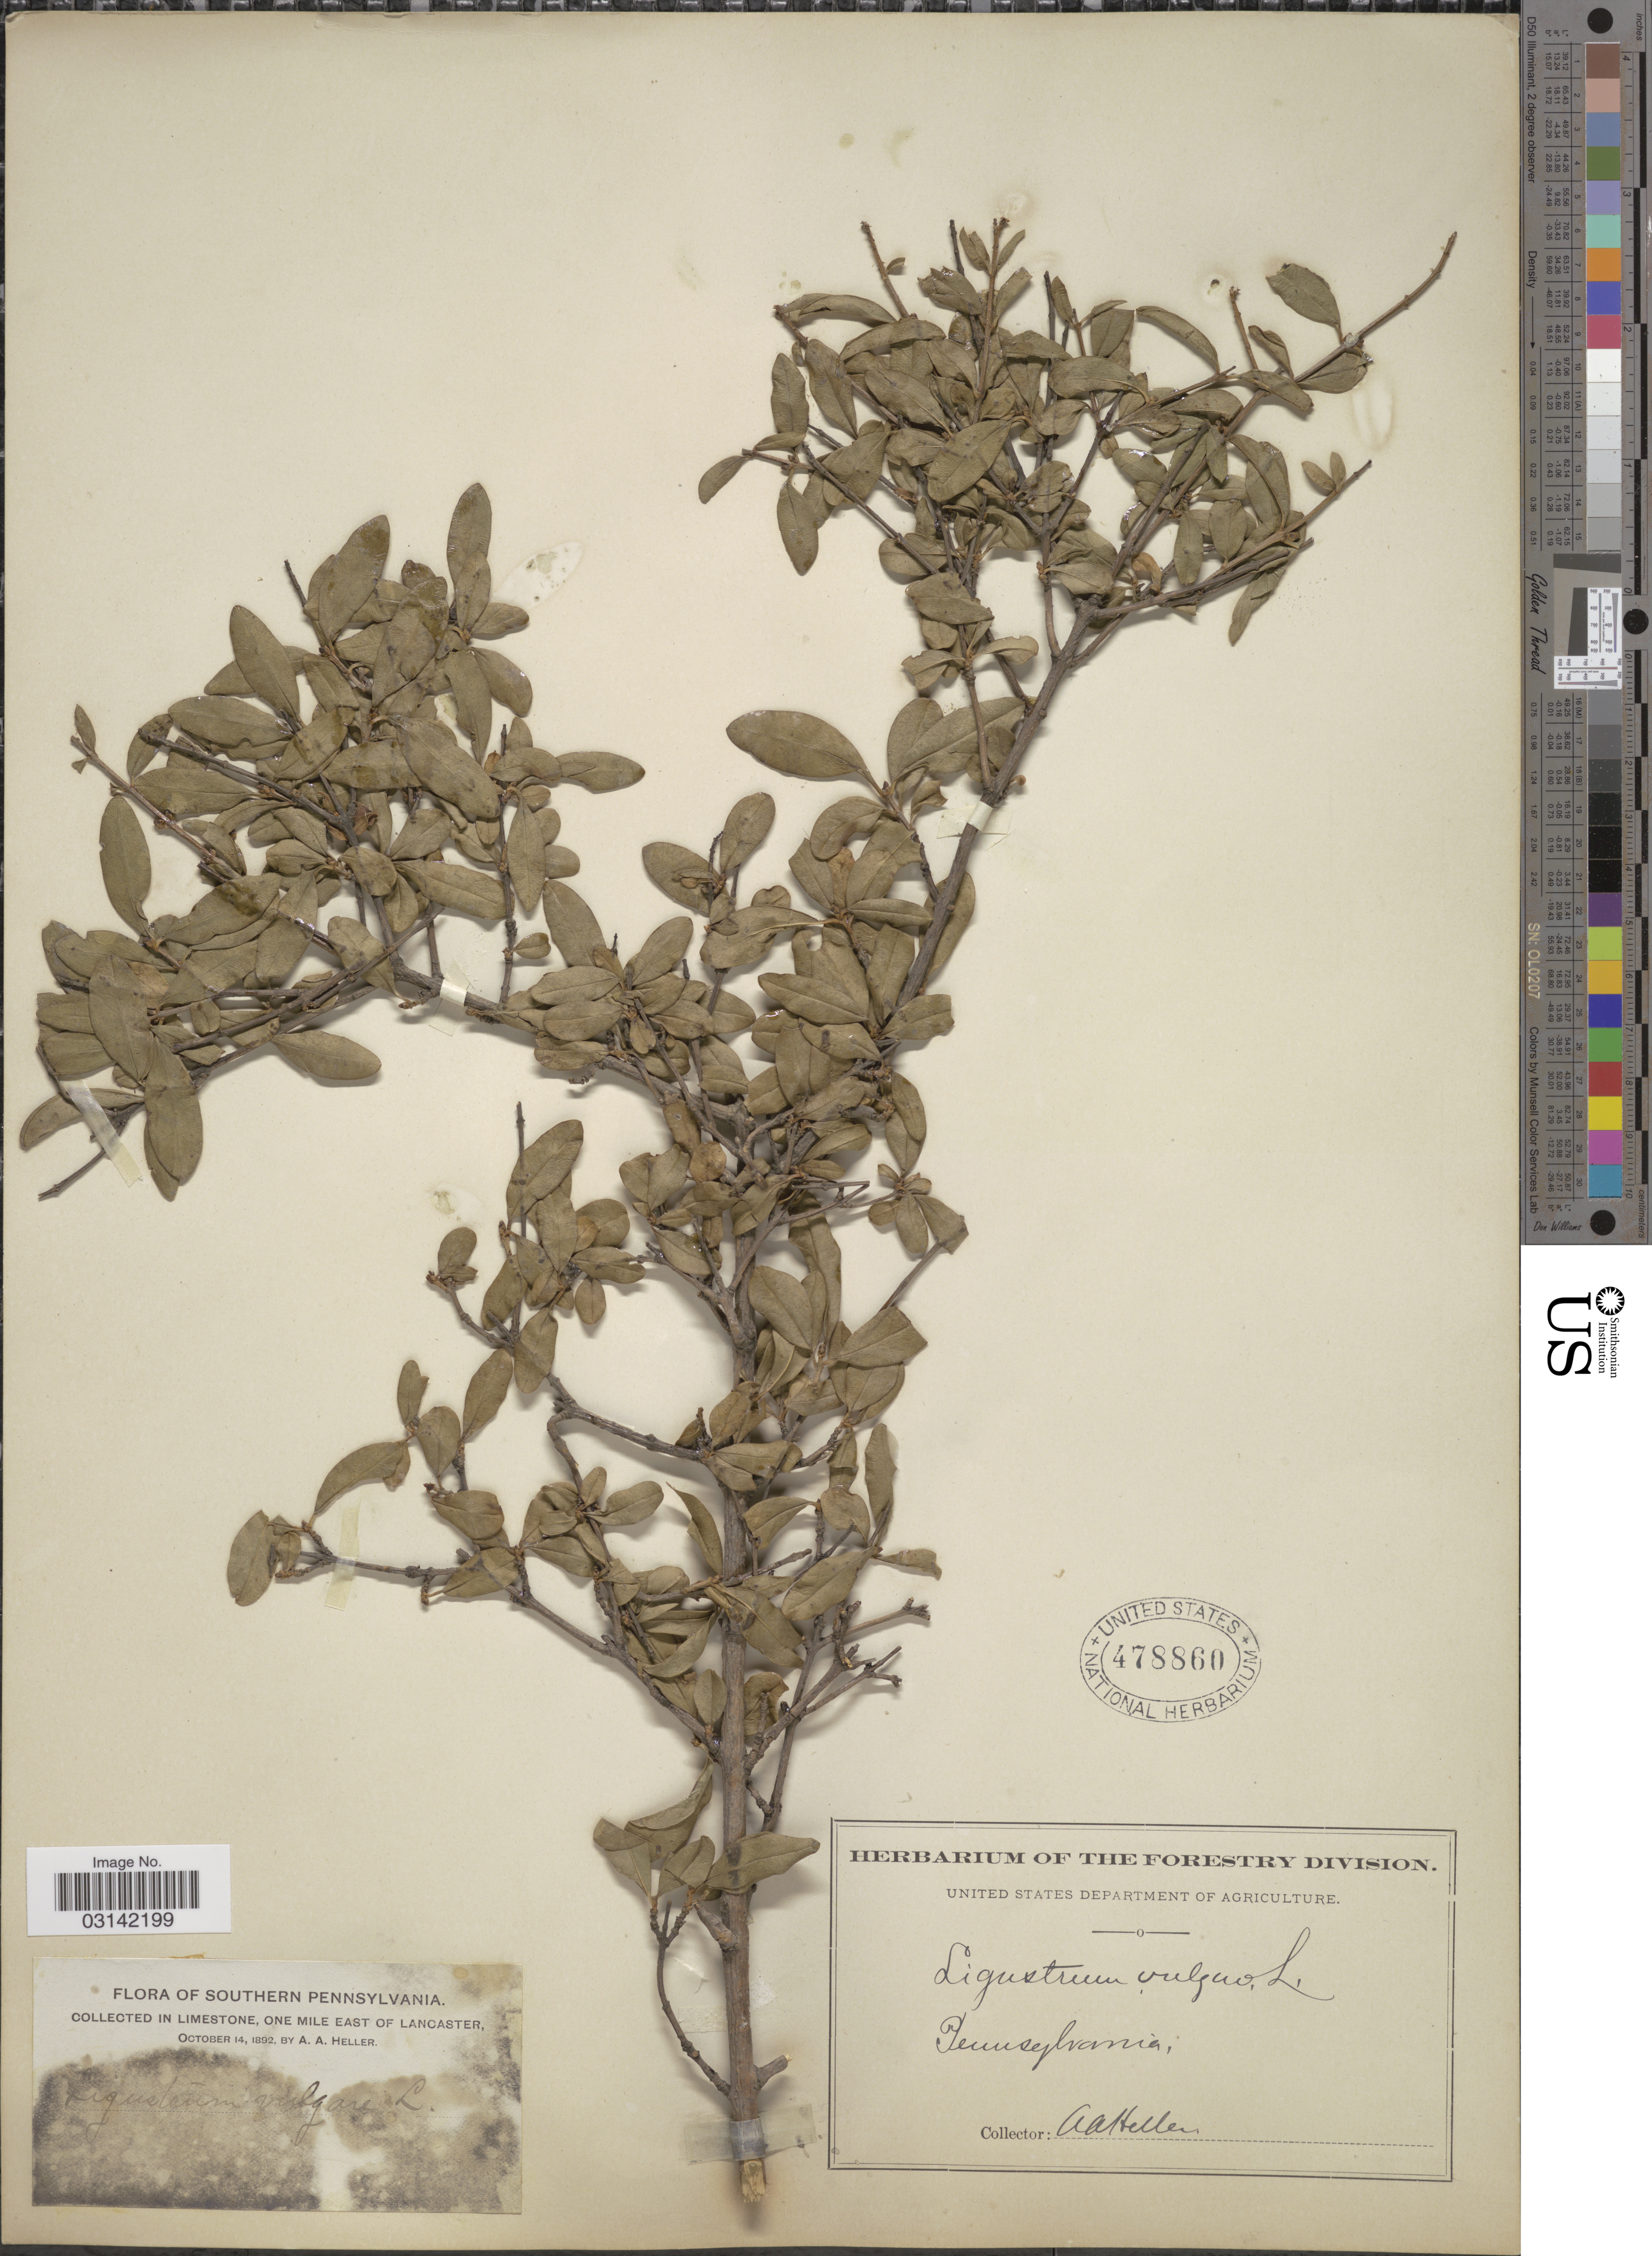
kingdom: Plantae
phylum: Tracheophyta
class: Magnoliopsida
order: Lamiales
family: Oleaceae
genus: Ligustrum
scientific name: Ligustrum vulgare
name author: L.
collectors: A. A. Heller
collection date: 1892-10-14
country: United States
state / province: Pennsylvania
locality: Southern Pennsylvania. In limestone, one mile east of Lancaster.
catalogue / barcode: US 478860